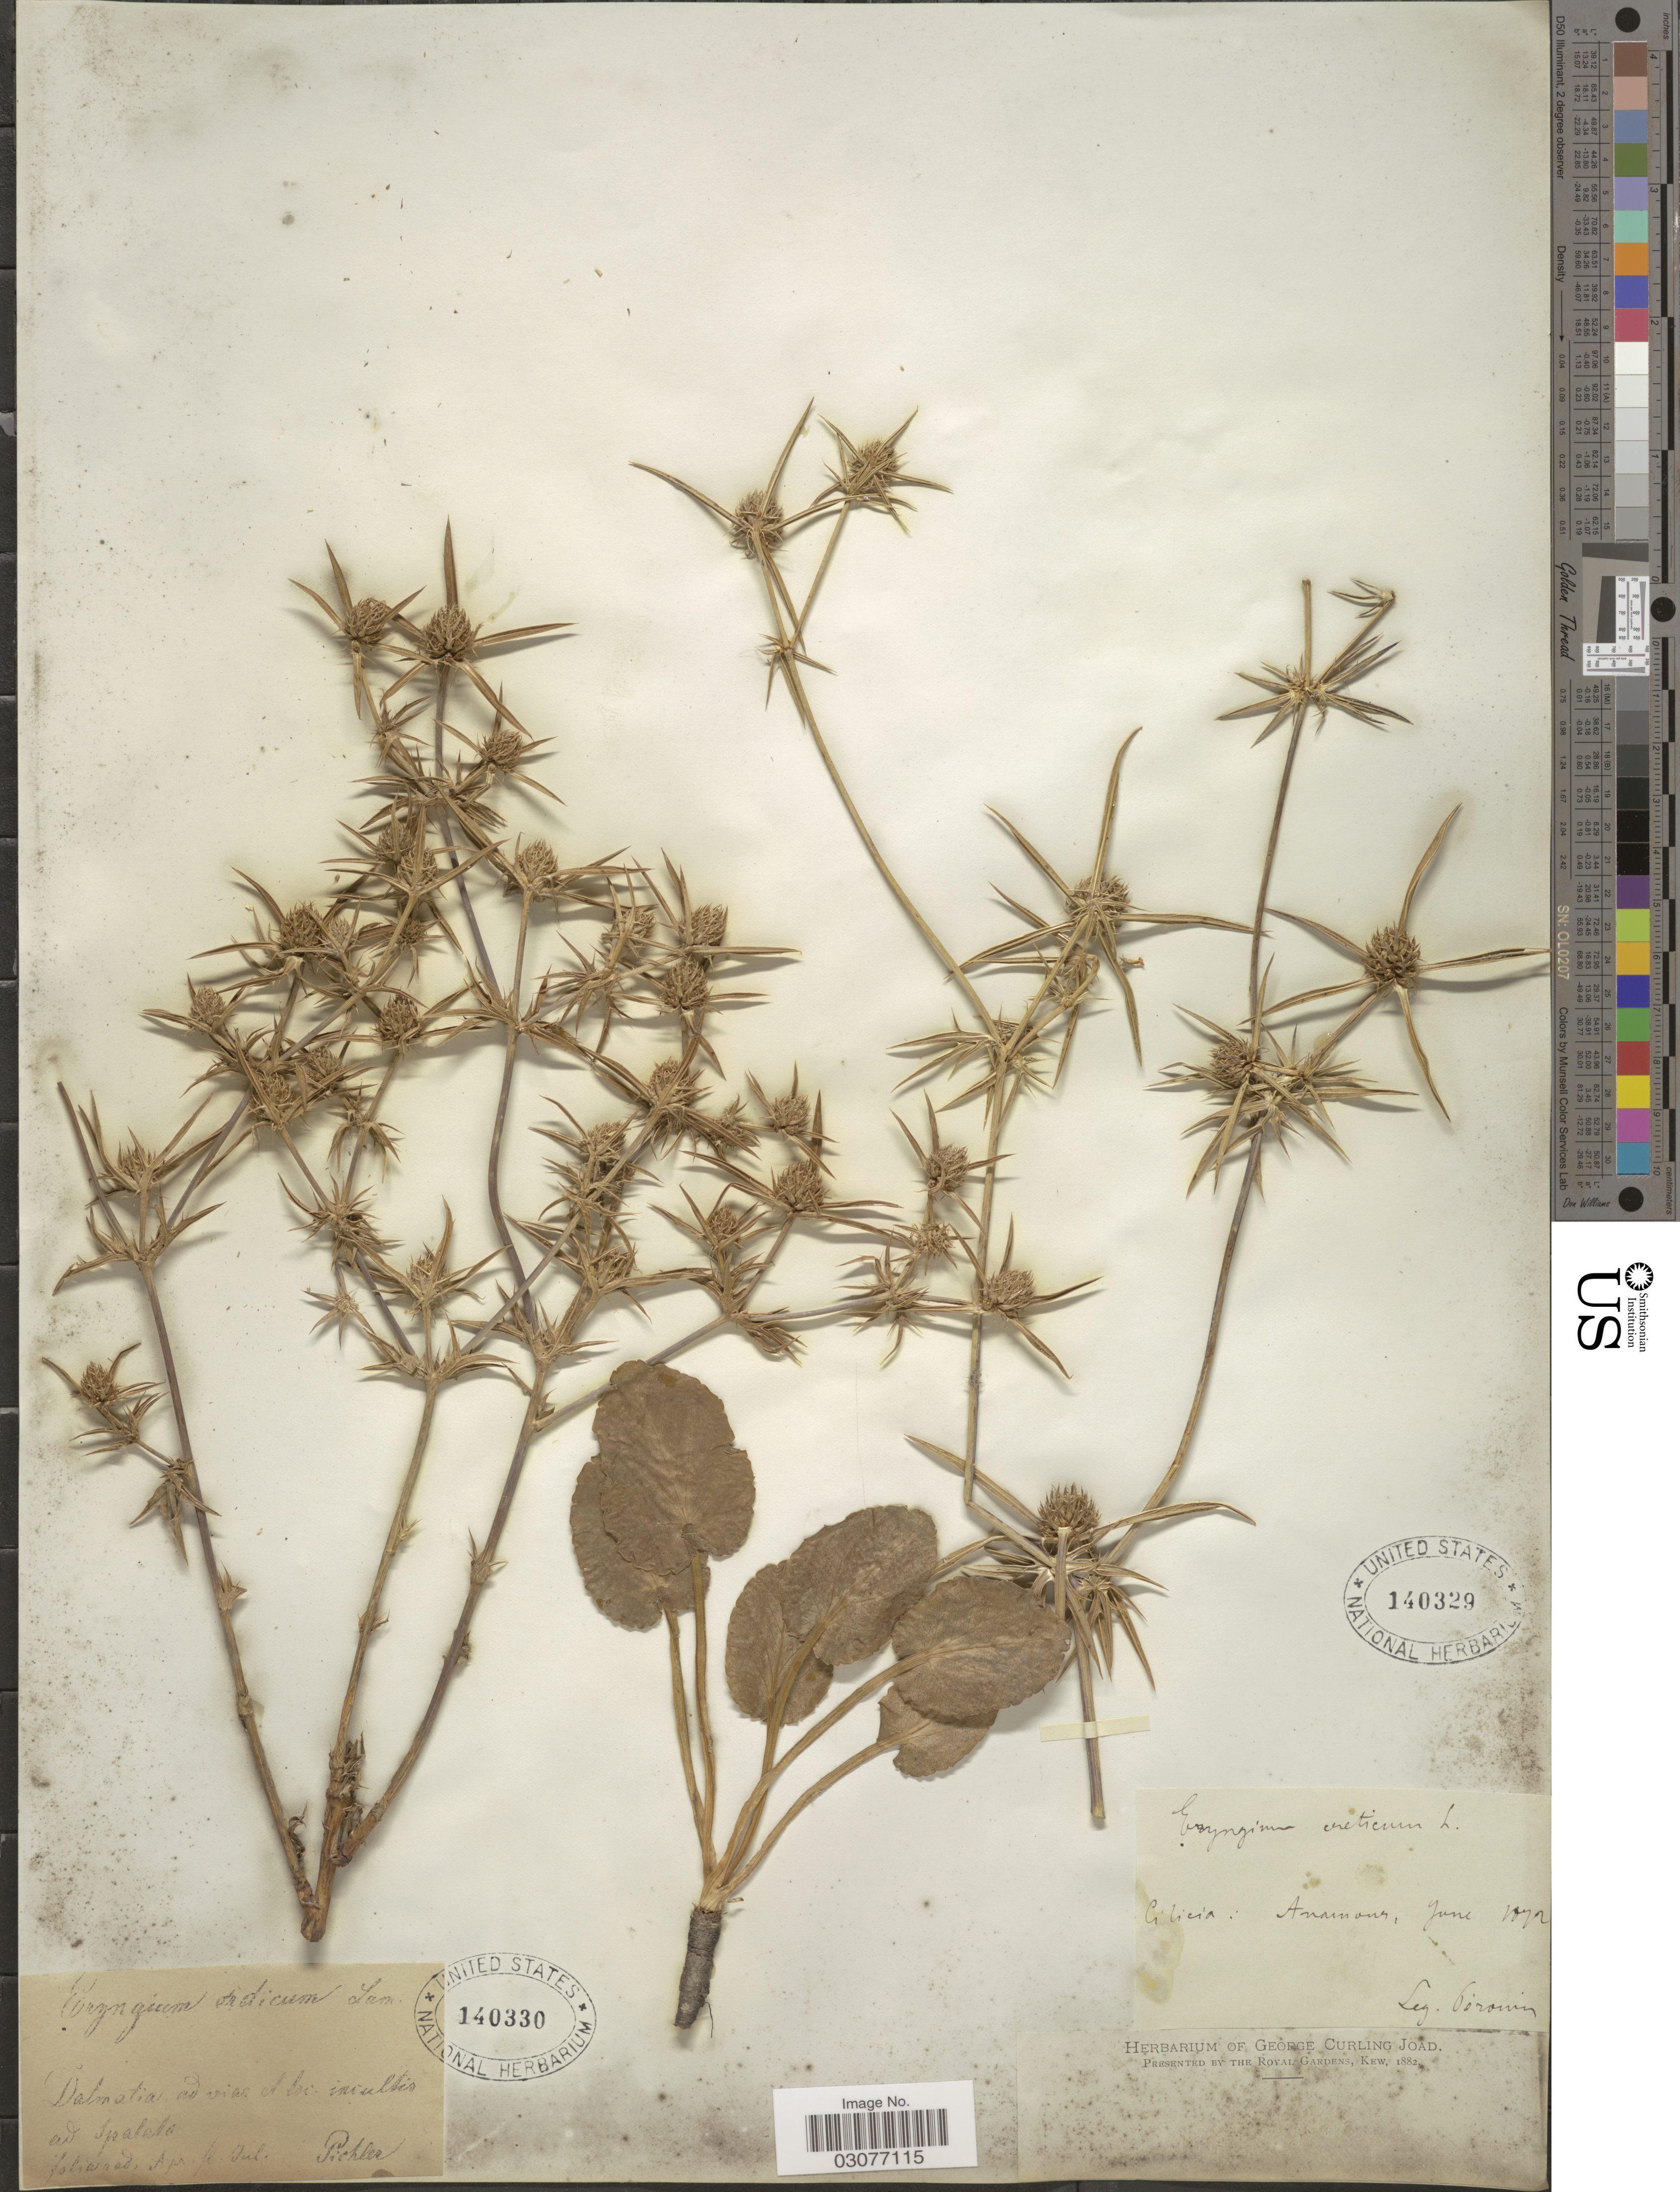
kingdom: Plantae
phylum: Tracheophyta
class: Magnoliopsida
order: Apiales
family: Apiaceae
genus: Eryngium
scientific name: Eryngium creticum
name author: Lam.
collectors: Peronin, --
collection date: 1872-06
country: Turkey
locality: Cilicia: Anamour.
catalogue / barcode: US 140329-2